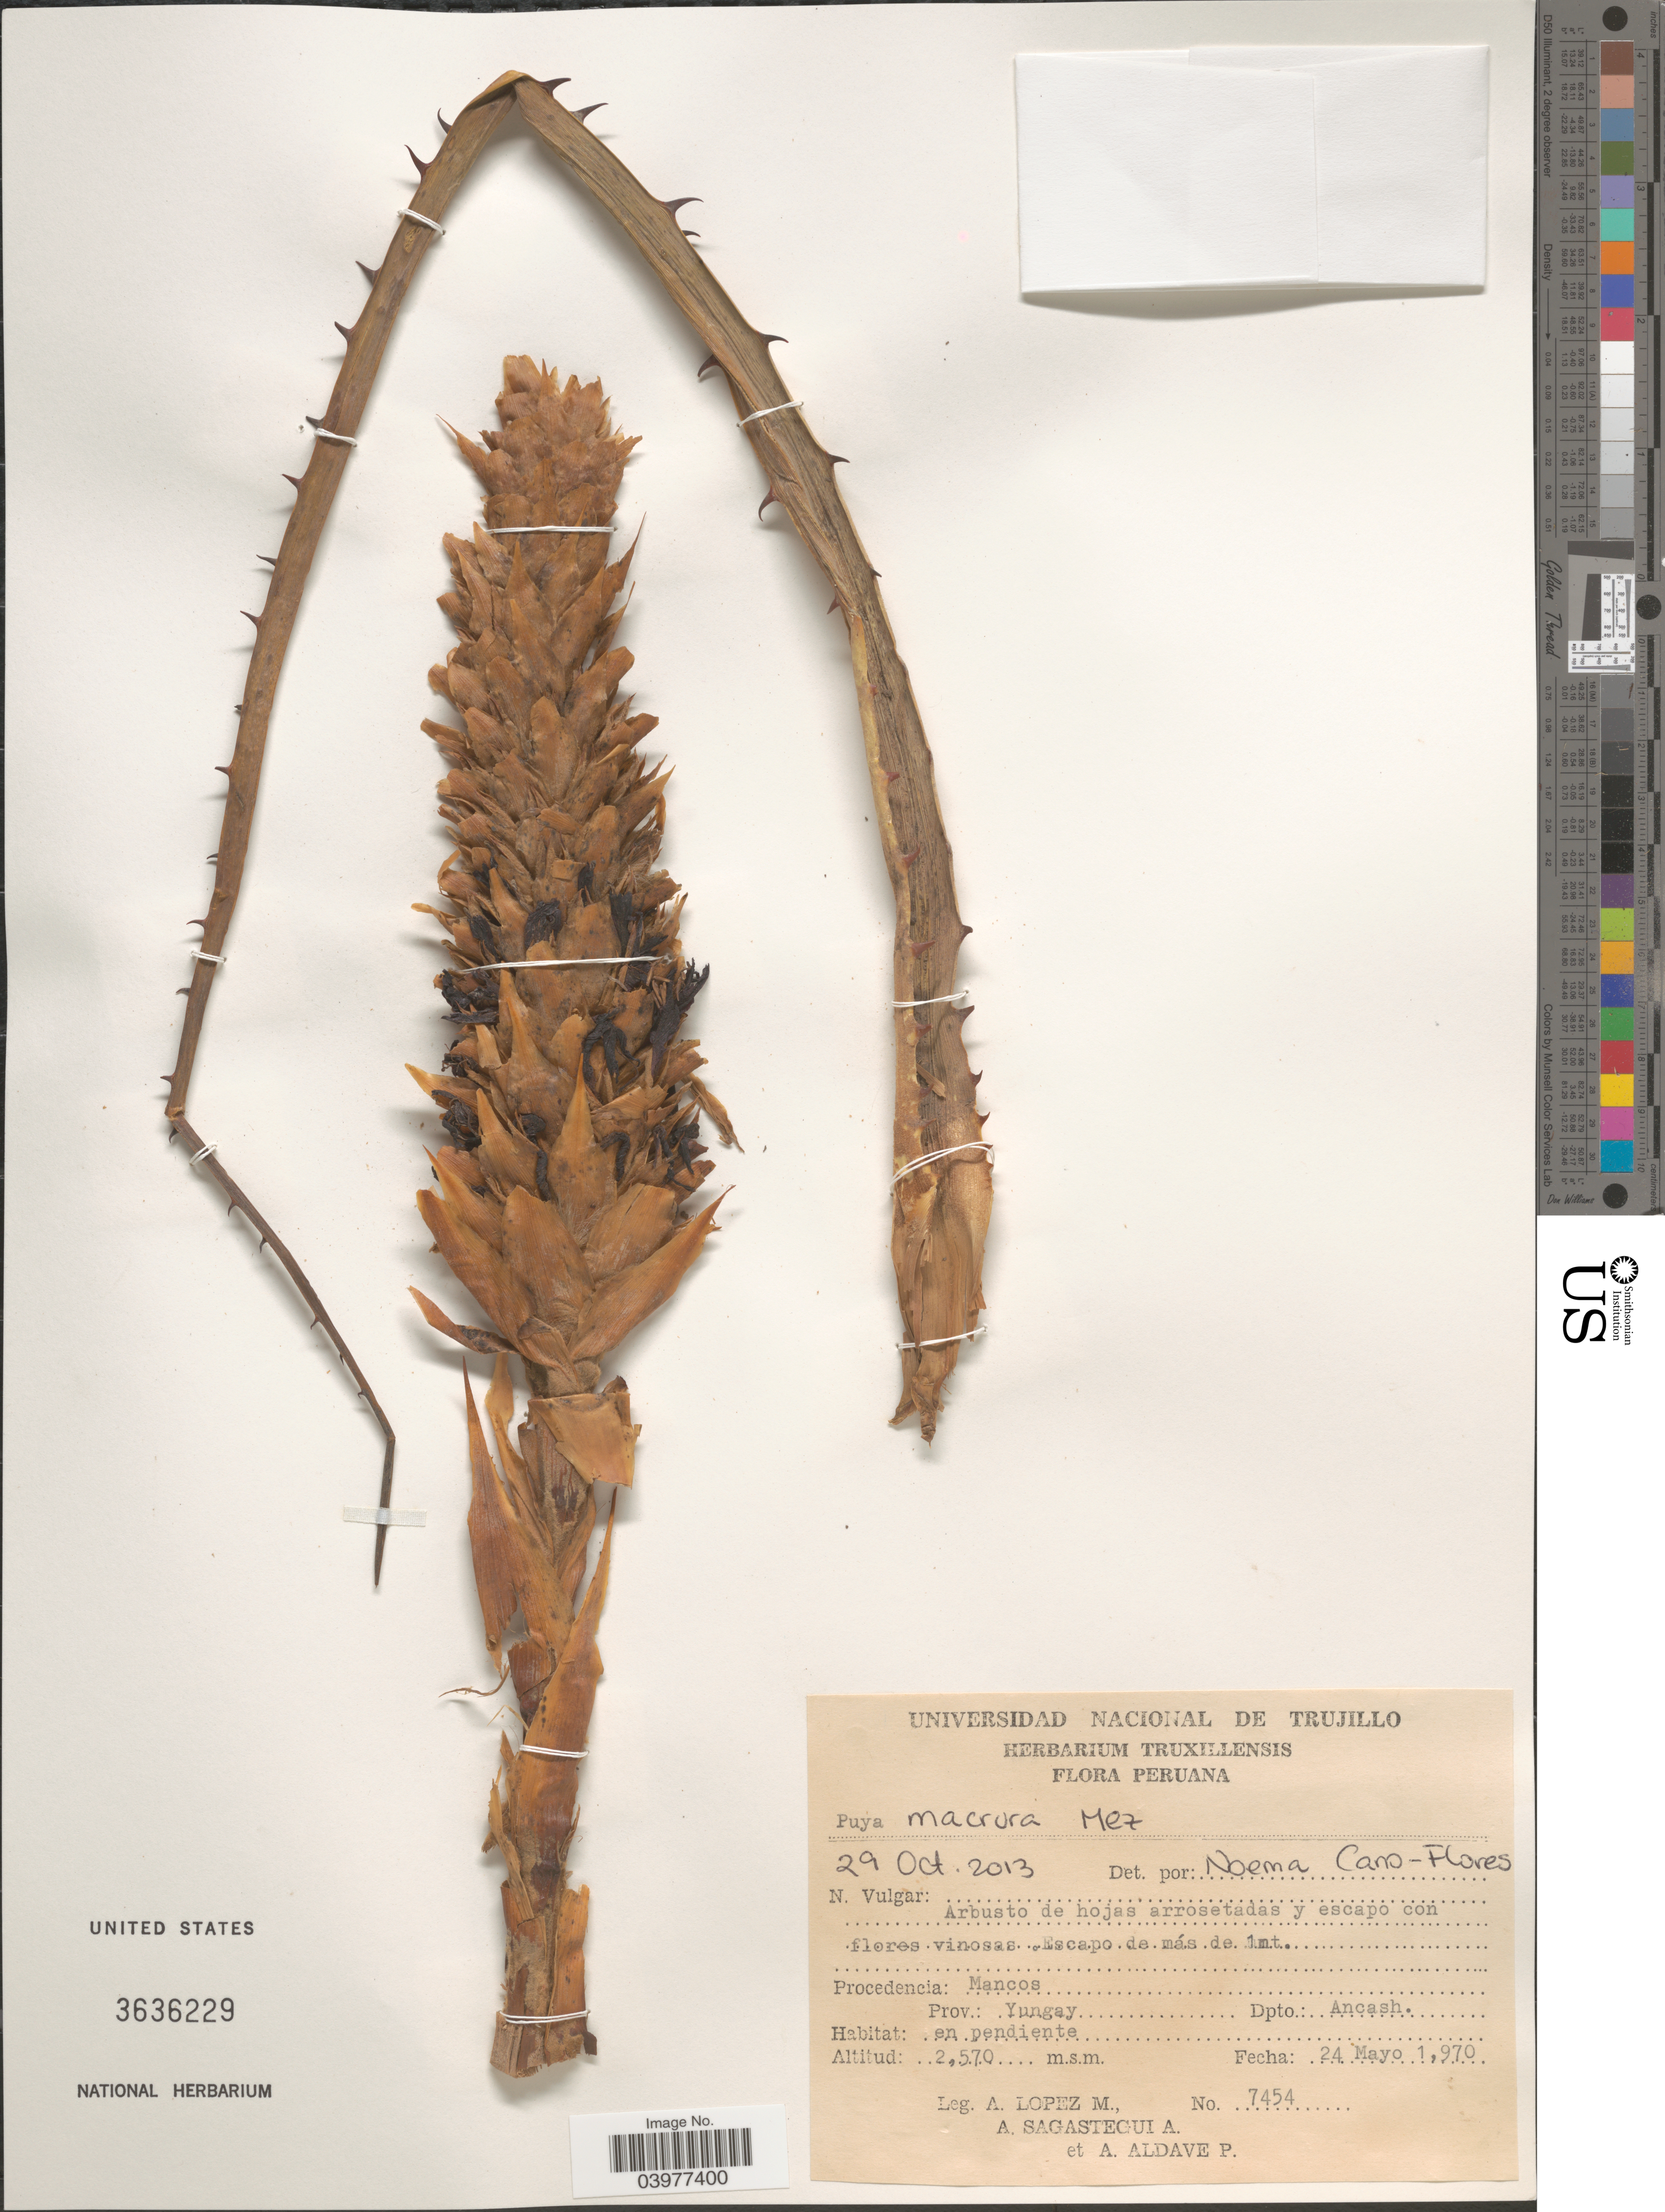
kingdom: Plantae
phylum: Tracheophyta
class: Liliopsida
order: Poales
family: Bromeliaceae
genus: Puya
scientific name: Puya macrura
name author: Mez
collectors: A. López M., A. Sagástegui A. & A. Aldave P.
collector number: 7454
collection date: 1970-05-24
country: Peru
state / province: Ancash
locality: Procedencia: Mancos. Prov.: Yungay. Dpto.: Ancash.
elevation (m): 2570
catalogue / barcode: US 3636229